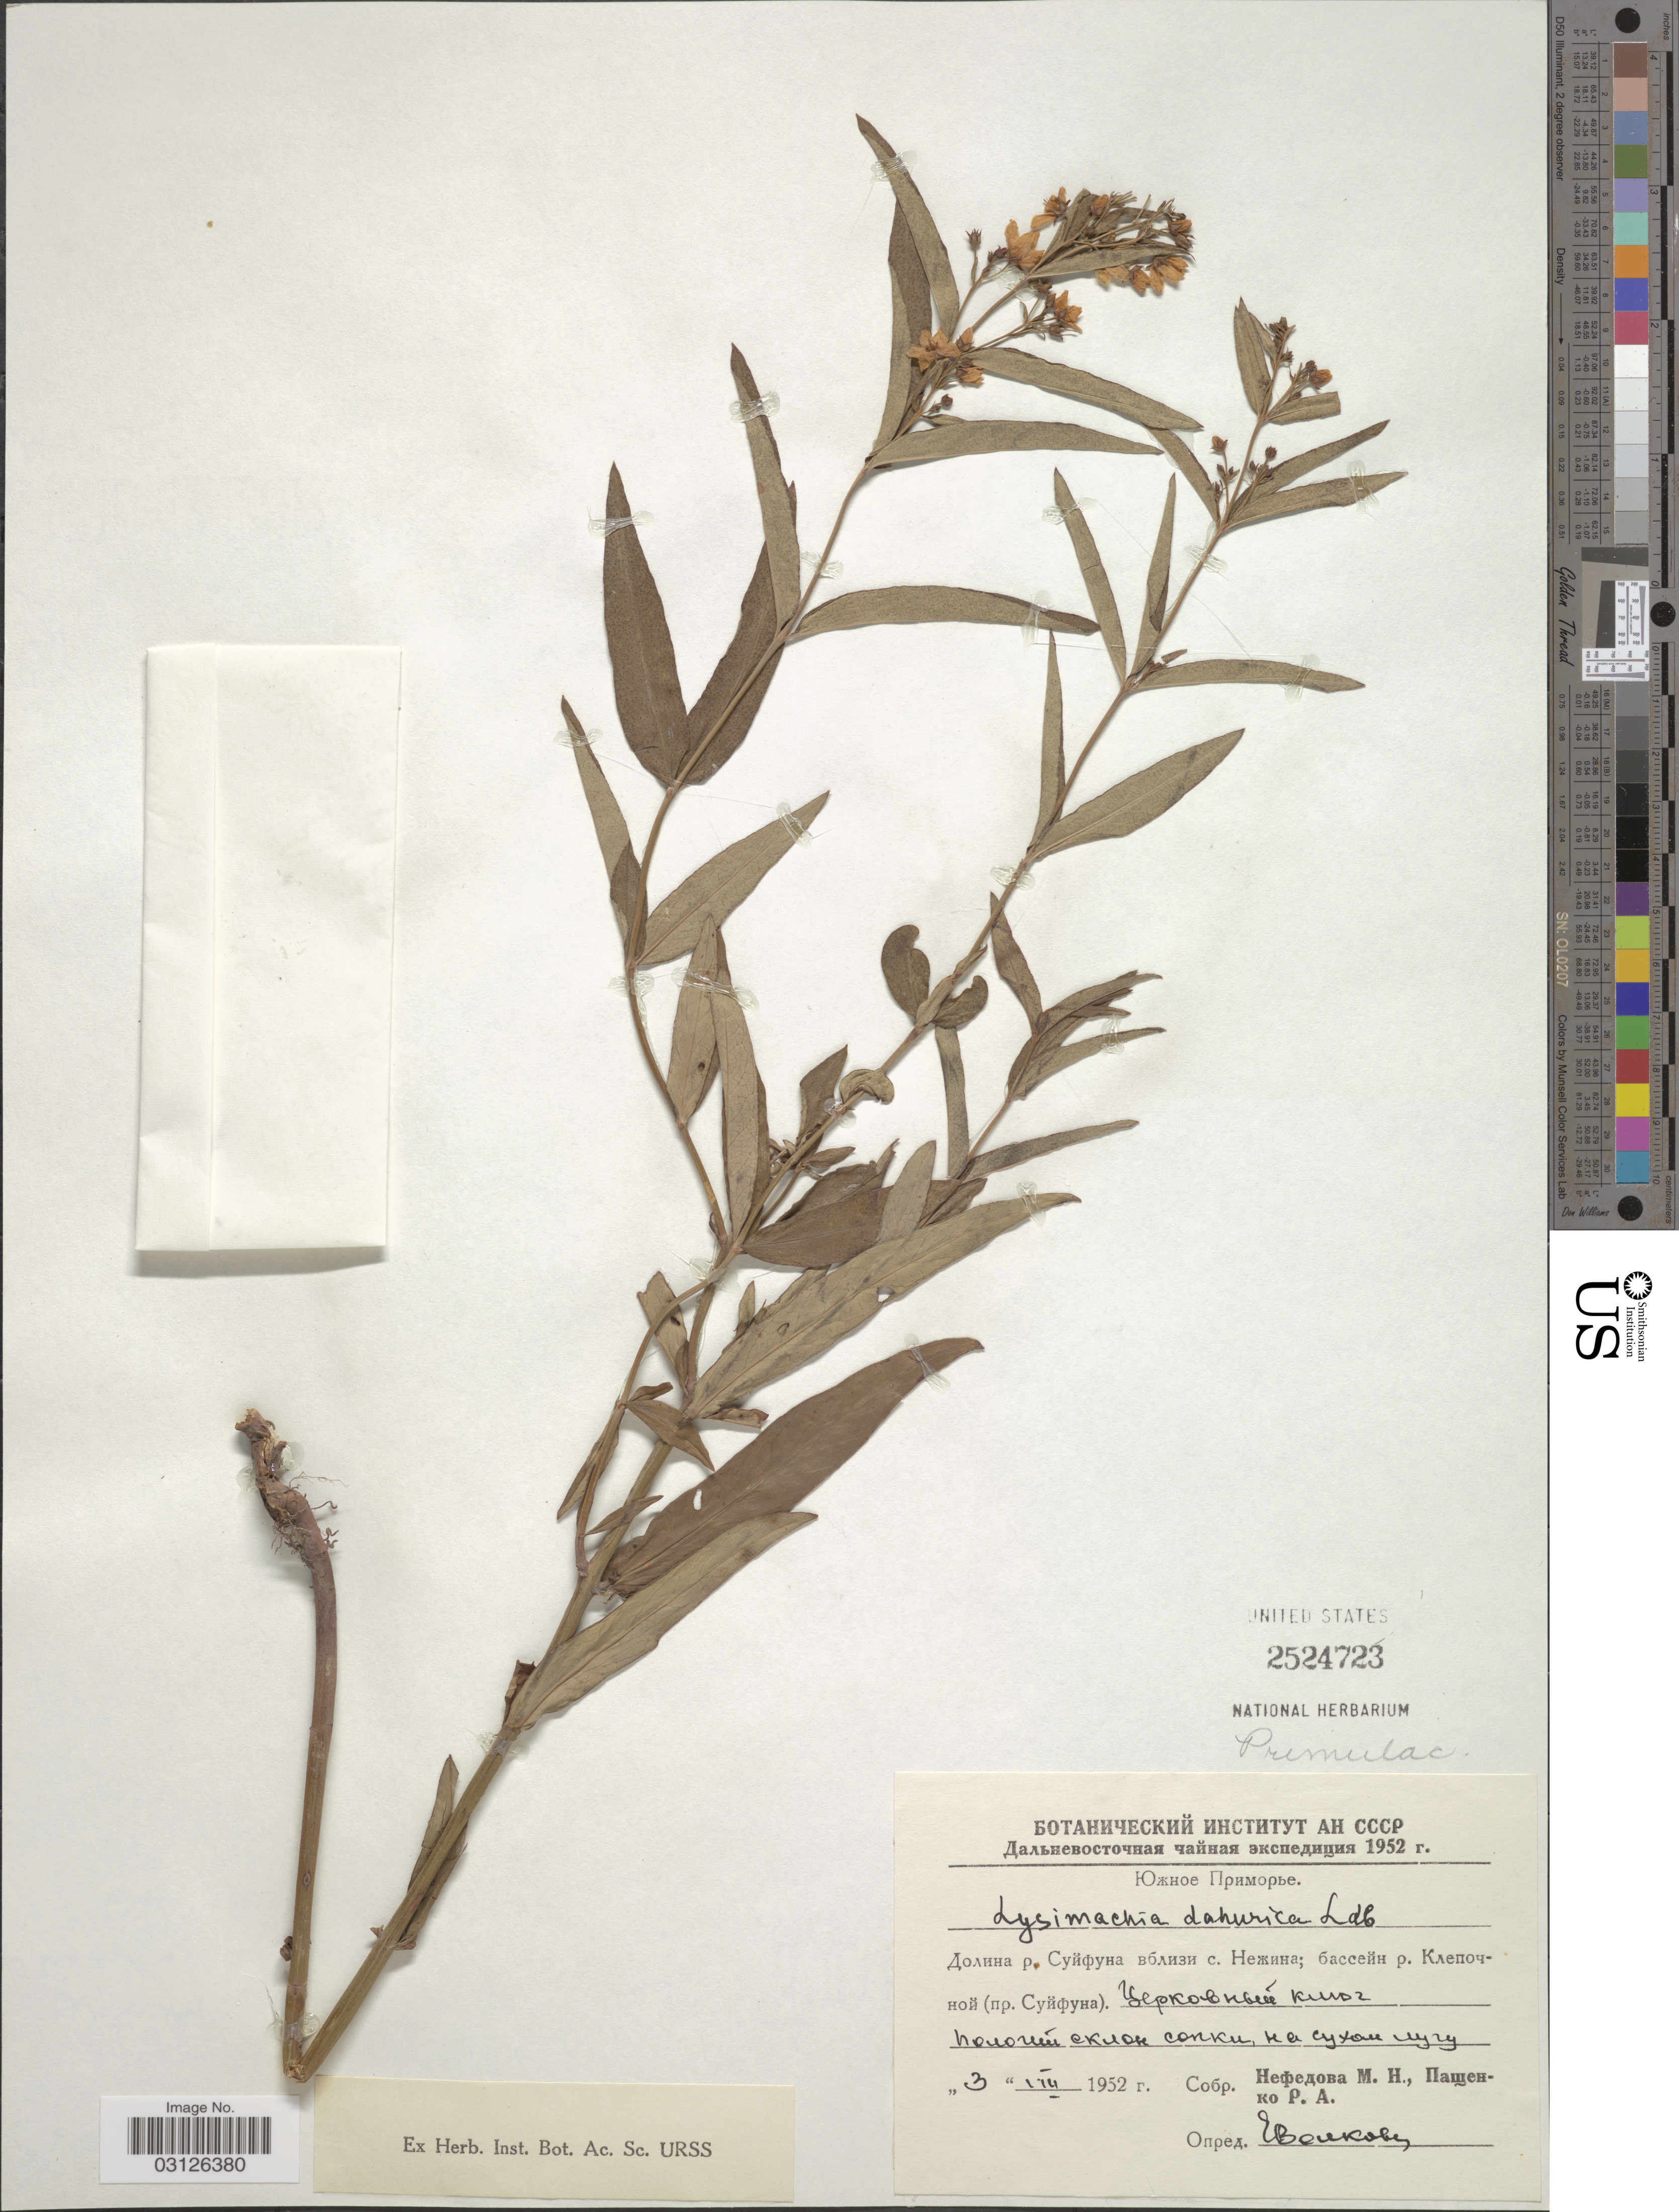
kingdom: Plantae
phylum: Tracheophyta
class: Magnoliopsida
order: Ericales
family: Primulaceae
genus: Lysimachia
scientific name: Lysimachia davurica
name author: Ledeb.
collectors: M. Nefedova & R. Pashenko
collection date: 1952-08-03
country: Russian Federation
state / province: Primorsky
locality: Valley of River Suifun, near village Nezhino, basin of River Klepochnaya.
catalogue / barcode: US 2524723